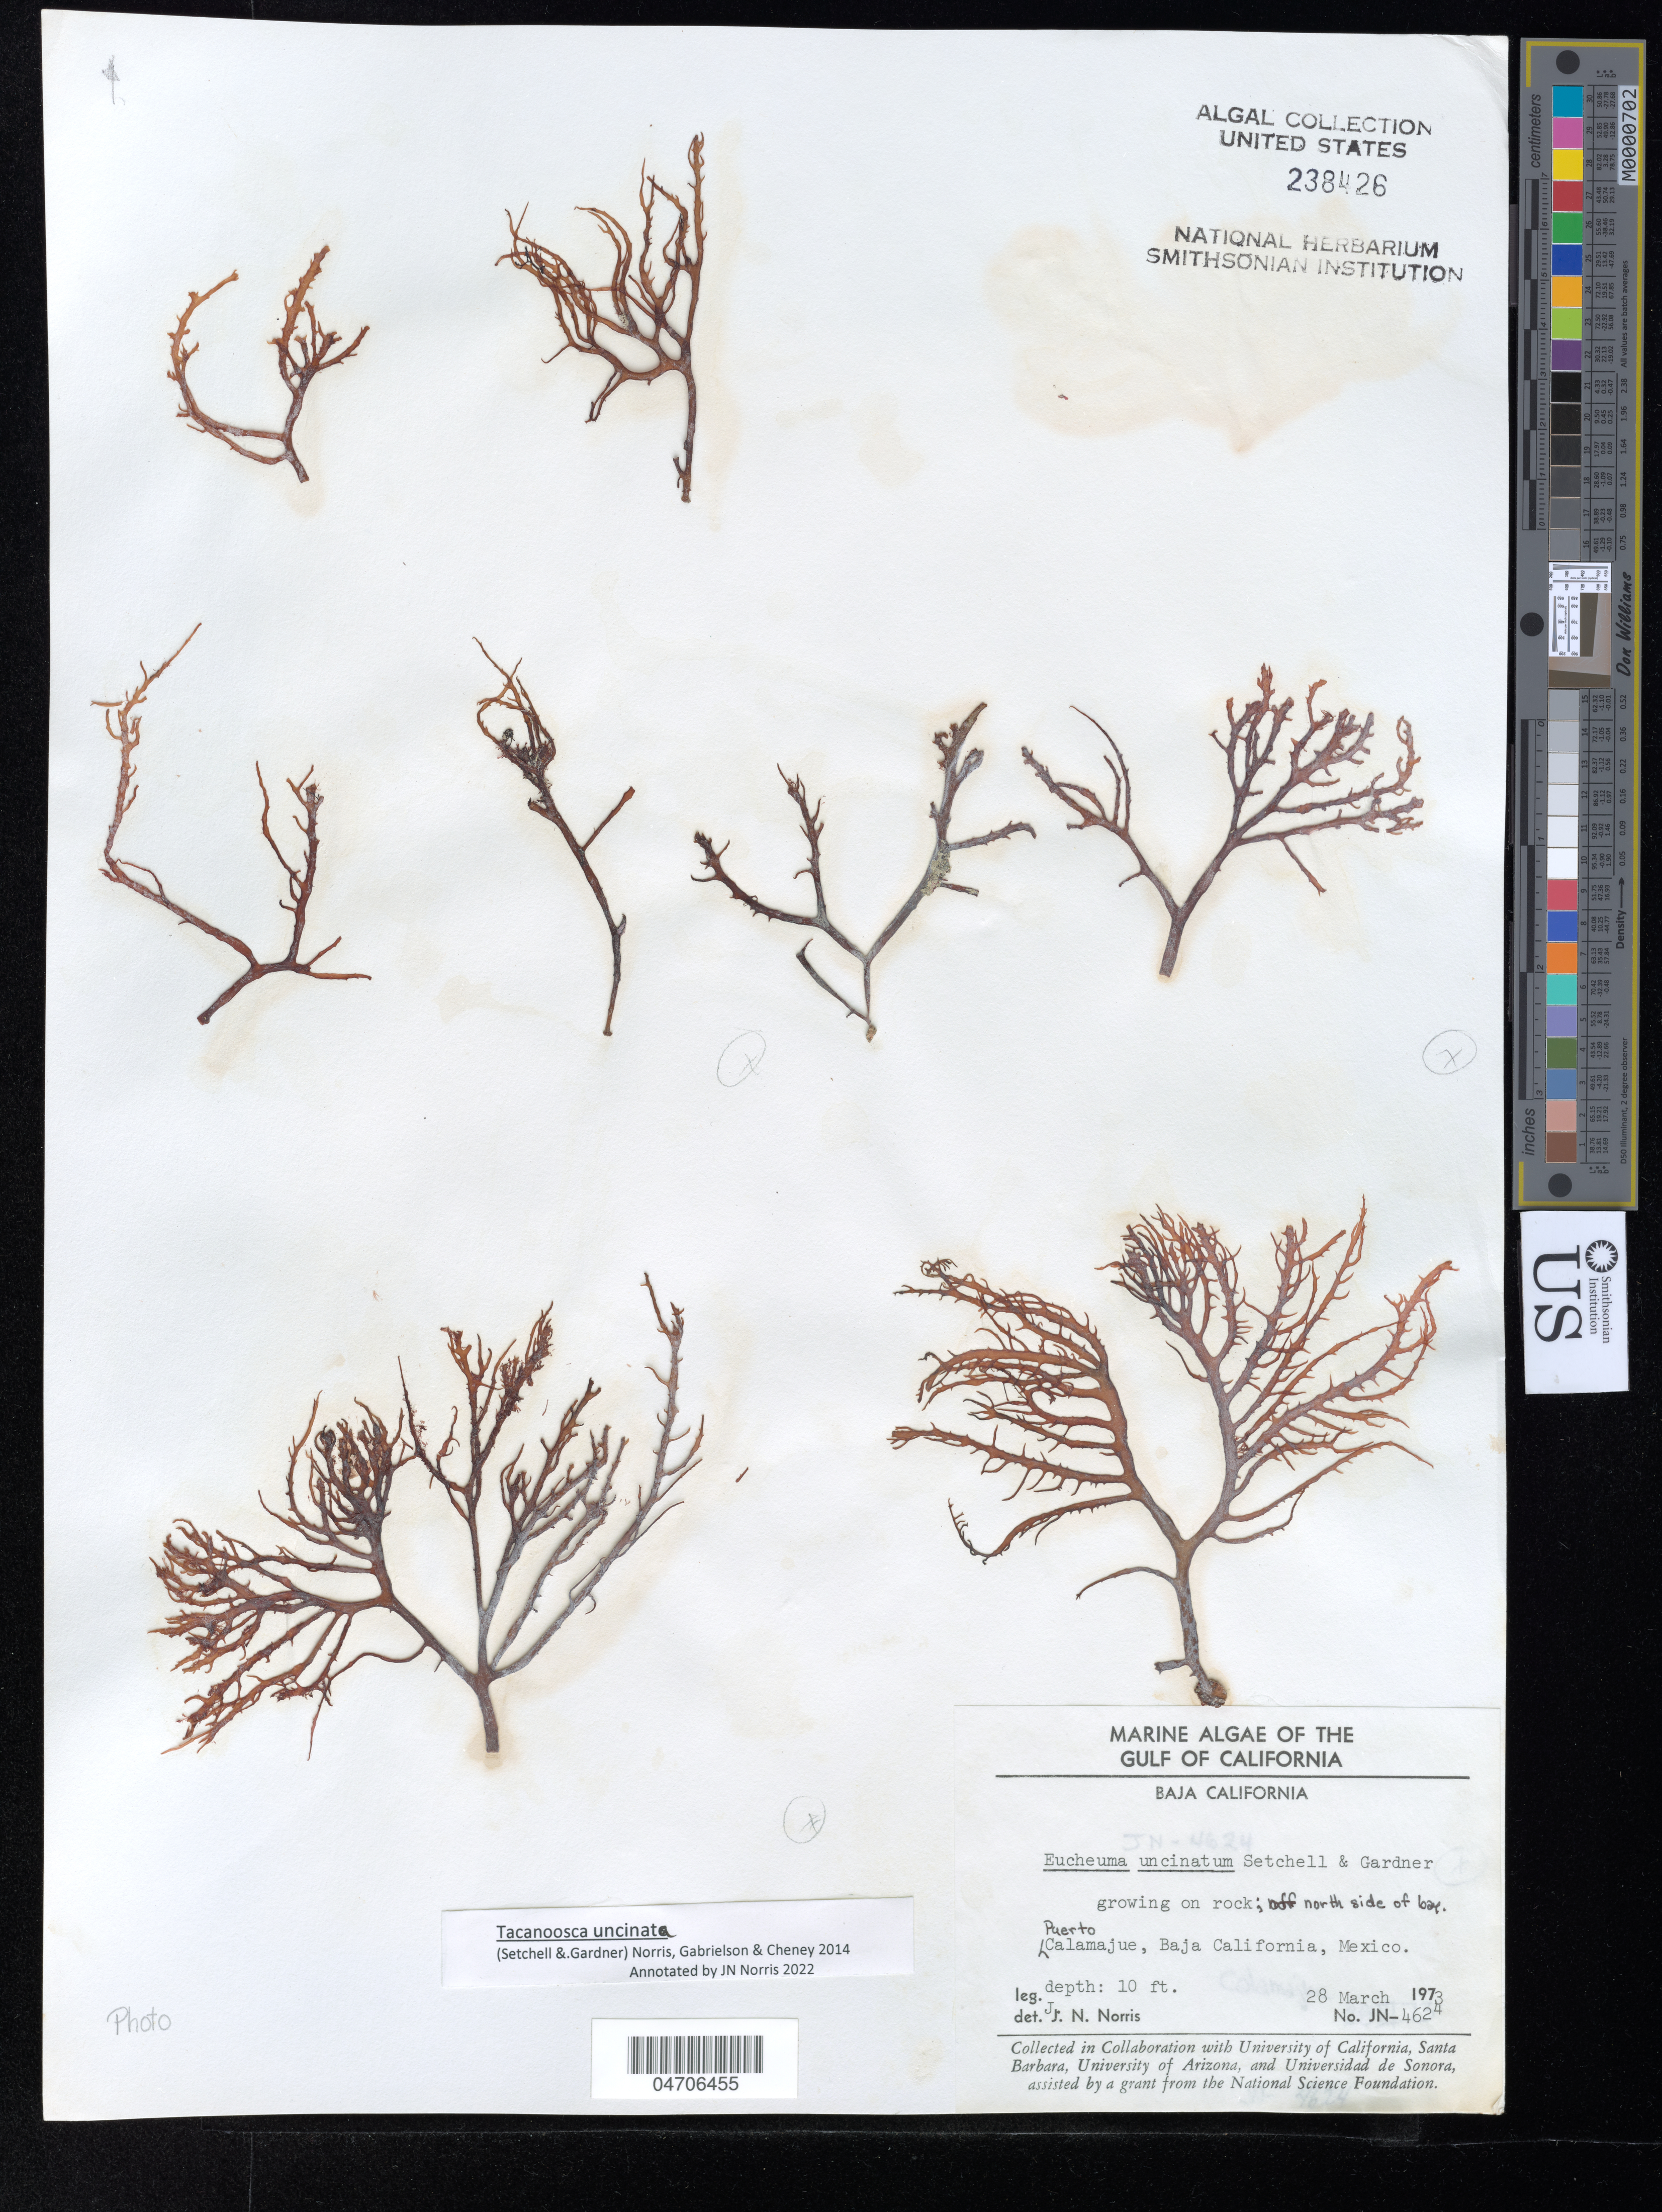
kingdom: Plantae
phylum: Rhodophyta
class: Florideophyceae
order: Gigartinales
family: Solieriaceae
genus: Tacanoosca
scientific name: Tacanoosca uncinata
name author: (Setchell & N.L. Gardner) J.N. Norris et al.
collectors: J. N. Norris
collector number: JN-4624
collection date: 1973-03-28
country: Mexico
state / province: Baja California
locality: The Gulf of California. Off north side of bay. Puerto Calamajue.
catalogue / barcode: US 238426